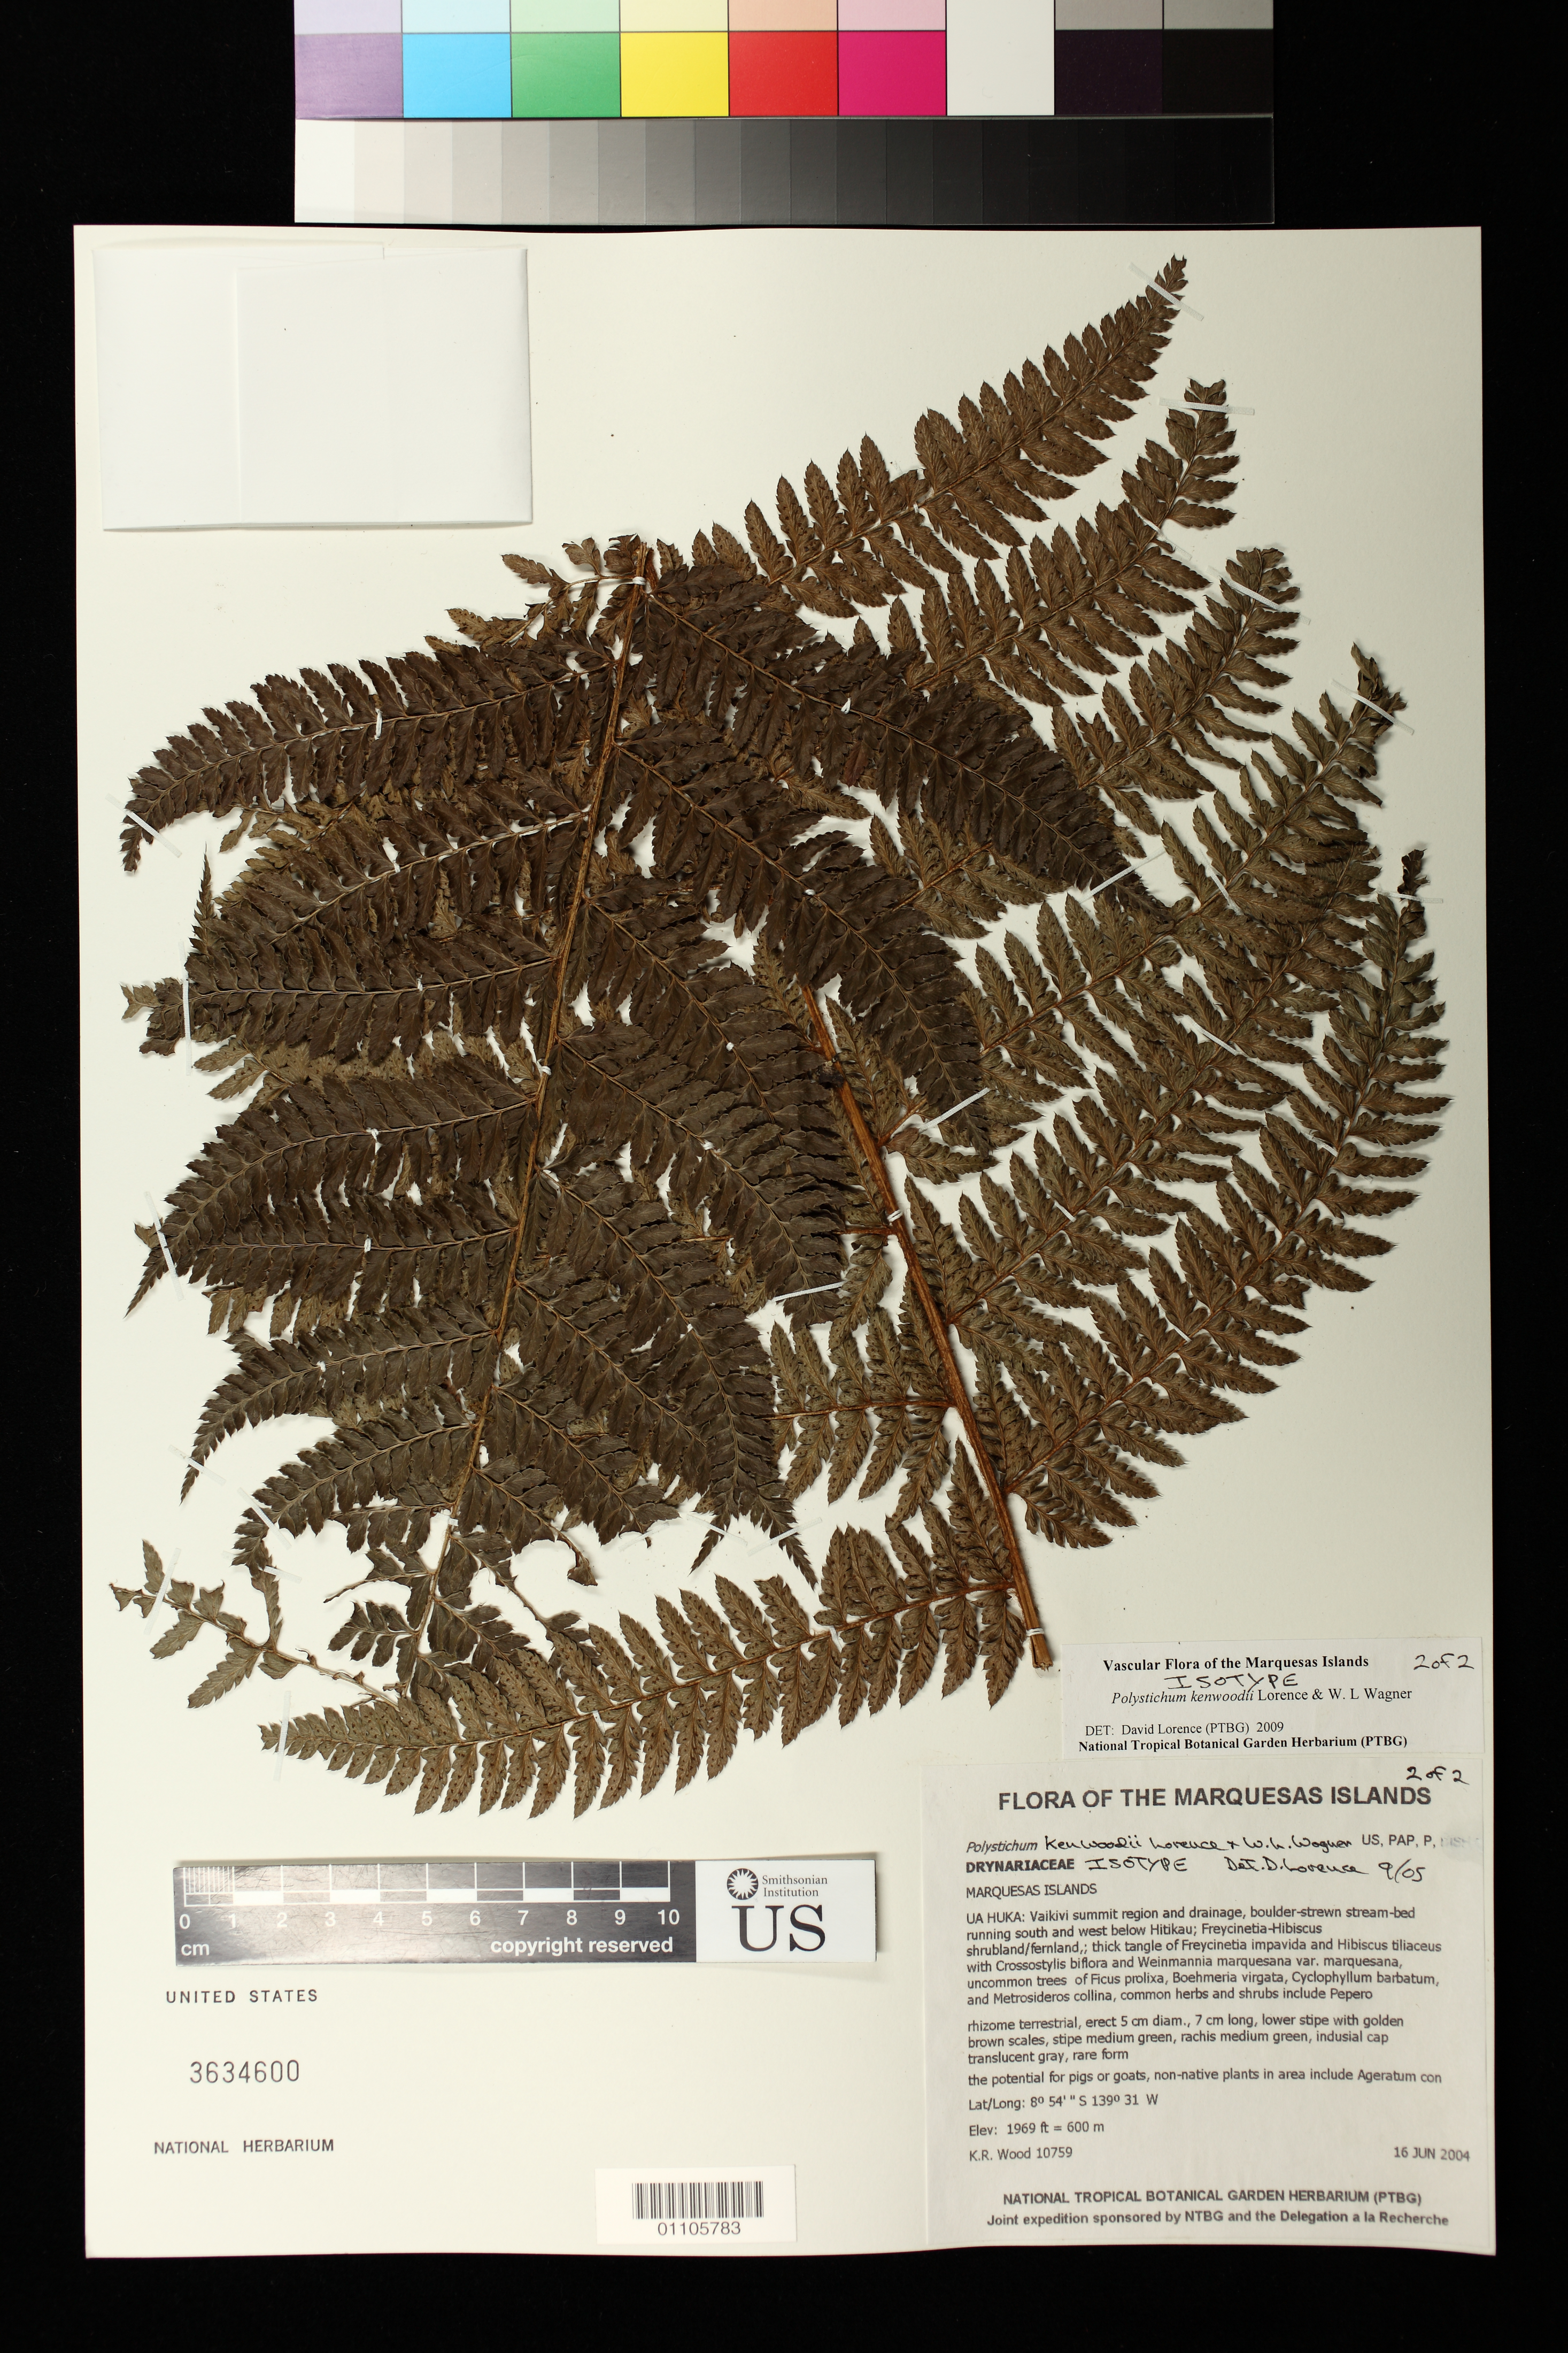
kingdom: Plantae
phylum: Tracheophyta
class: Polypodiopsida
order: Polypodiales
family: Dryopteridaceae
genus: Polystichum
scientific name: Polystichum kenwoodii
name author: Lorence & W.L. Wagner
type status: Isotype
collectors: K. R. Wood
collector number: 10759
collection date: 2004-06-16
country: French Polynesia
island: Ua Huka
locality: Ua Huka: Vaikivi summit region and drainage, boulder-strewn stream-bed running south and west below Hitikau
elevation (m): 600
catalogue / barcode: US 3634600